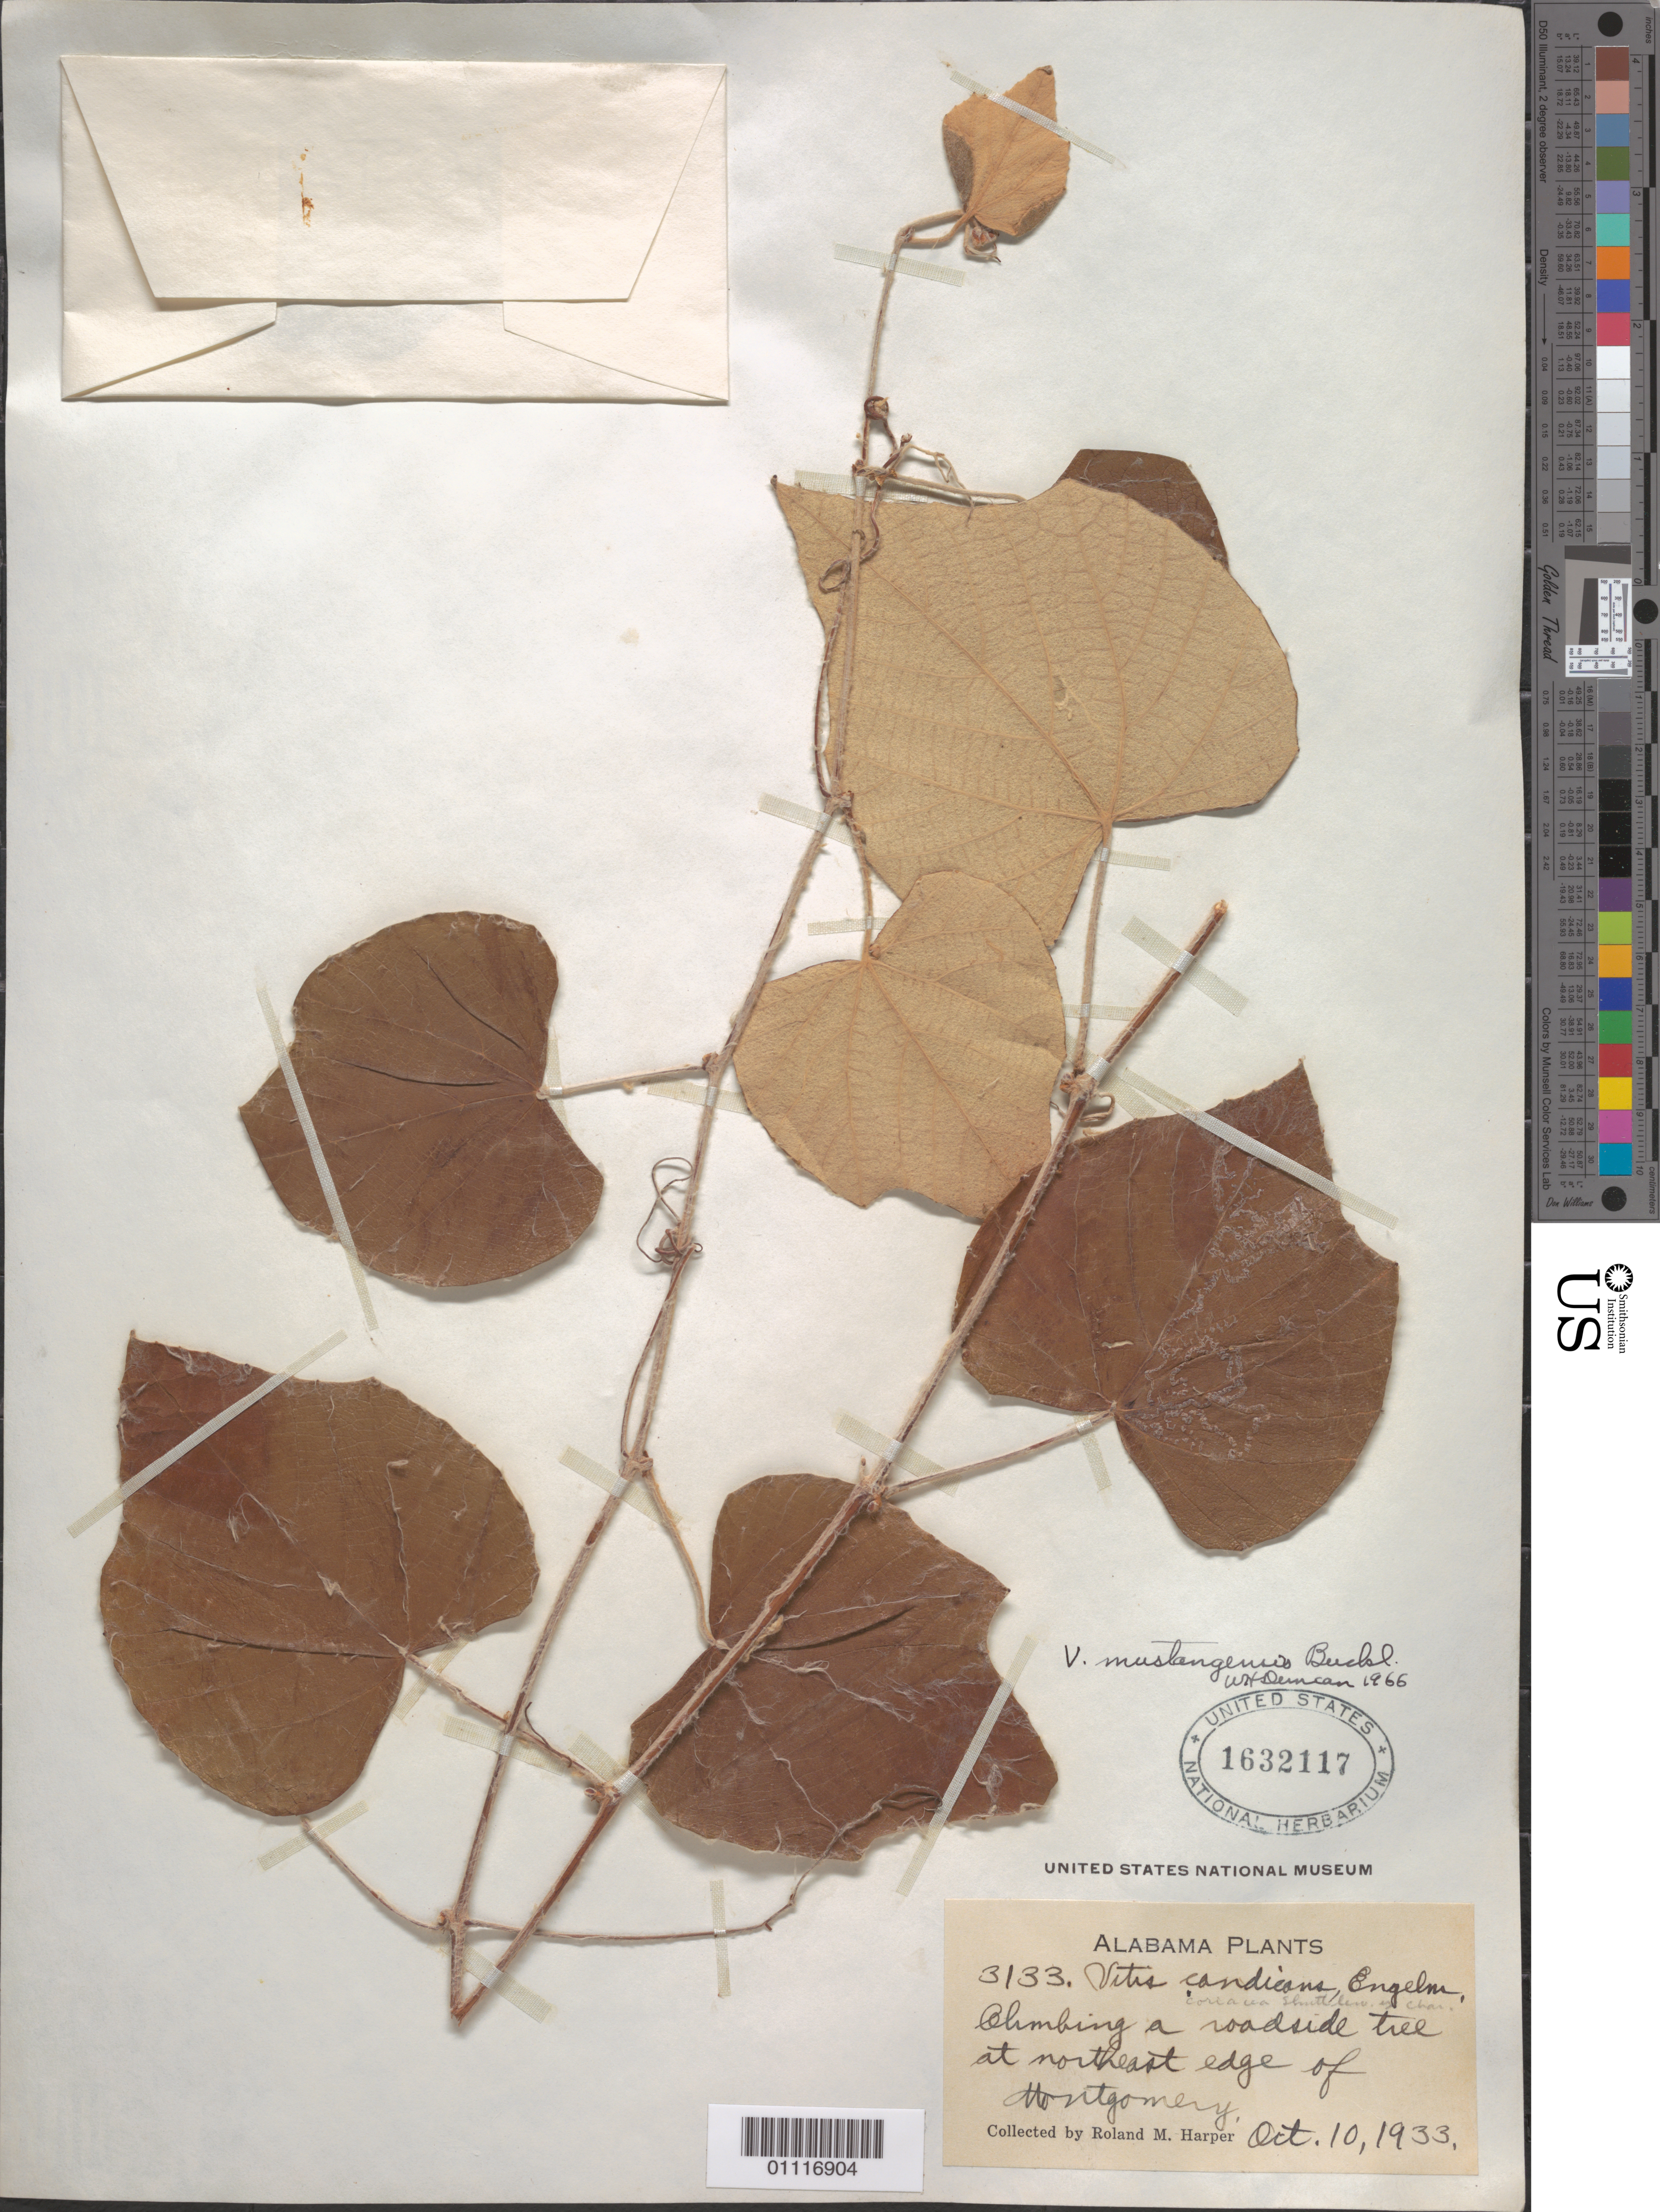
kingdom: Plantae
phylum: Tracheophyta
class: Magnoliopsida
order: Vitales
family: Vitaceae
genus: Vitis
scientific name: Vitis mustangensis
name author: Buckley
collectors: R. M. Harper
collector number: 3133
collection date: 1933-10-10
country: United States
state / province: Alabama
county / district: Montgomery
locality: roadside tree at northeast edge of Montgomery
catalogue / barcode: US 1632117